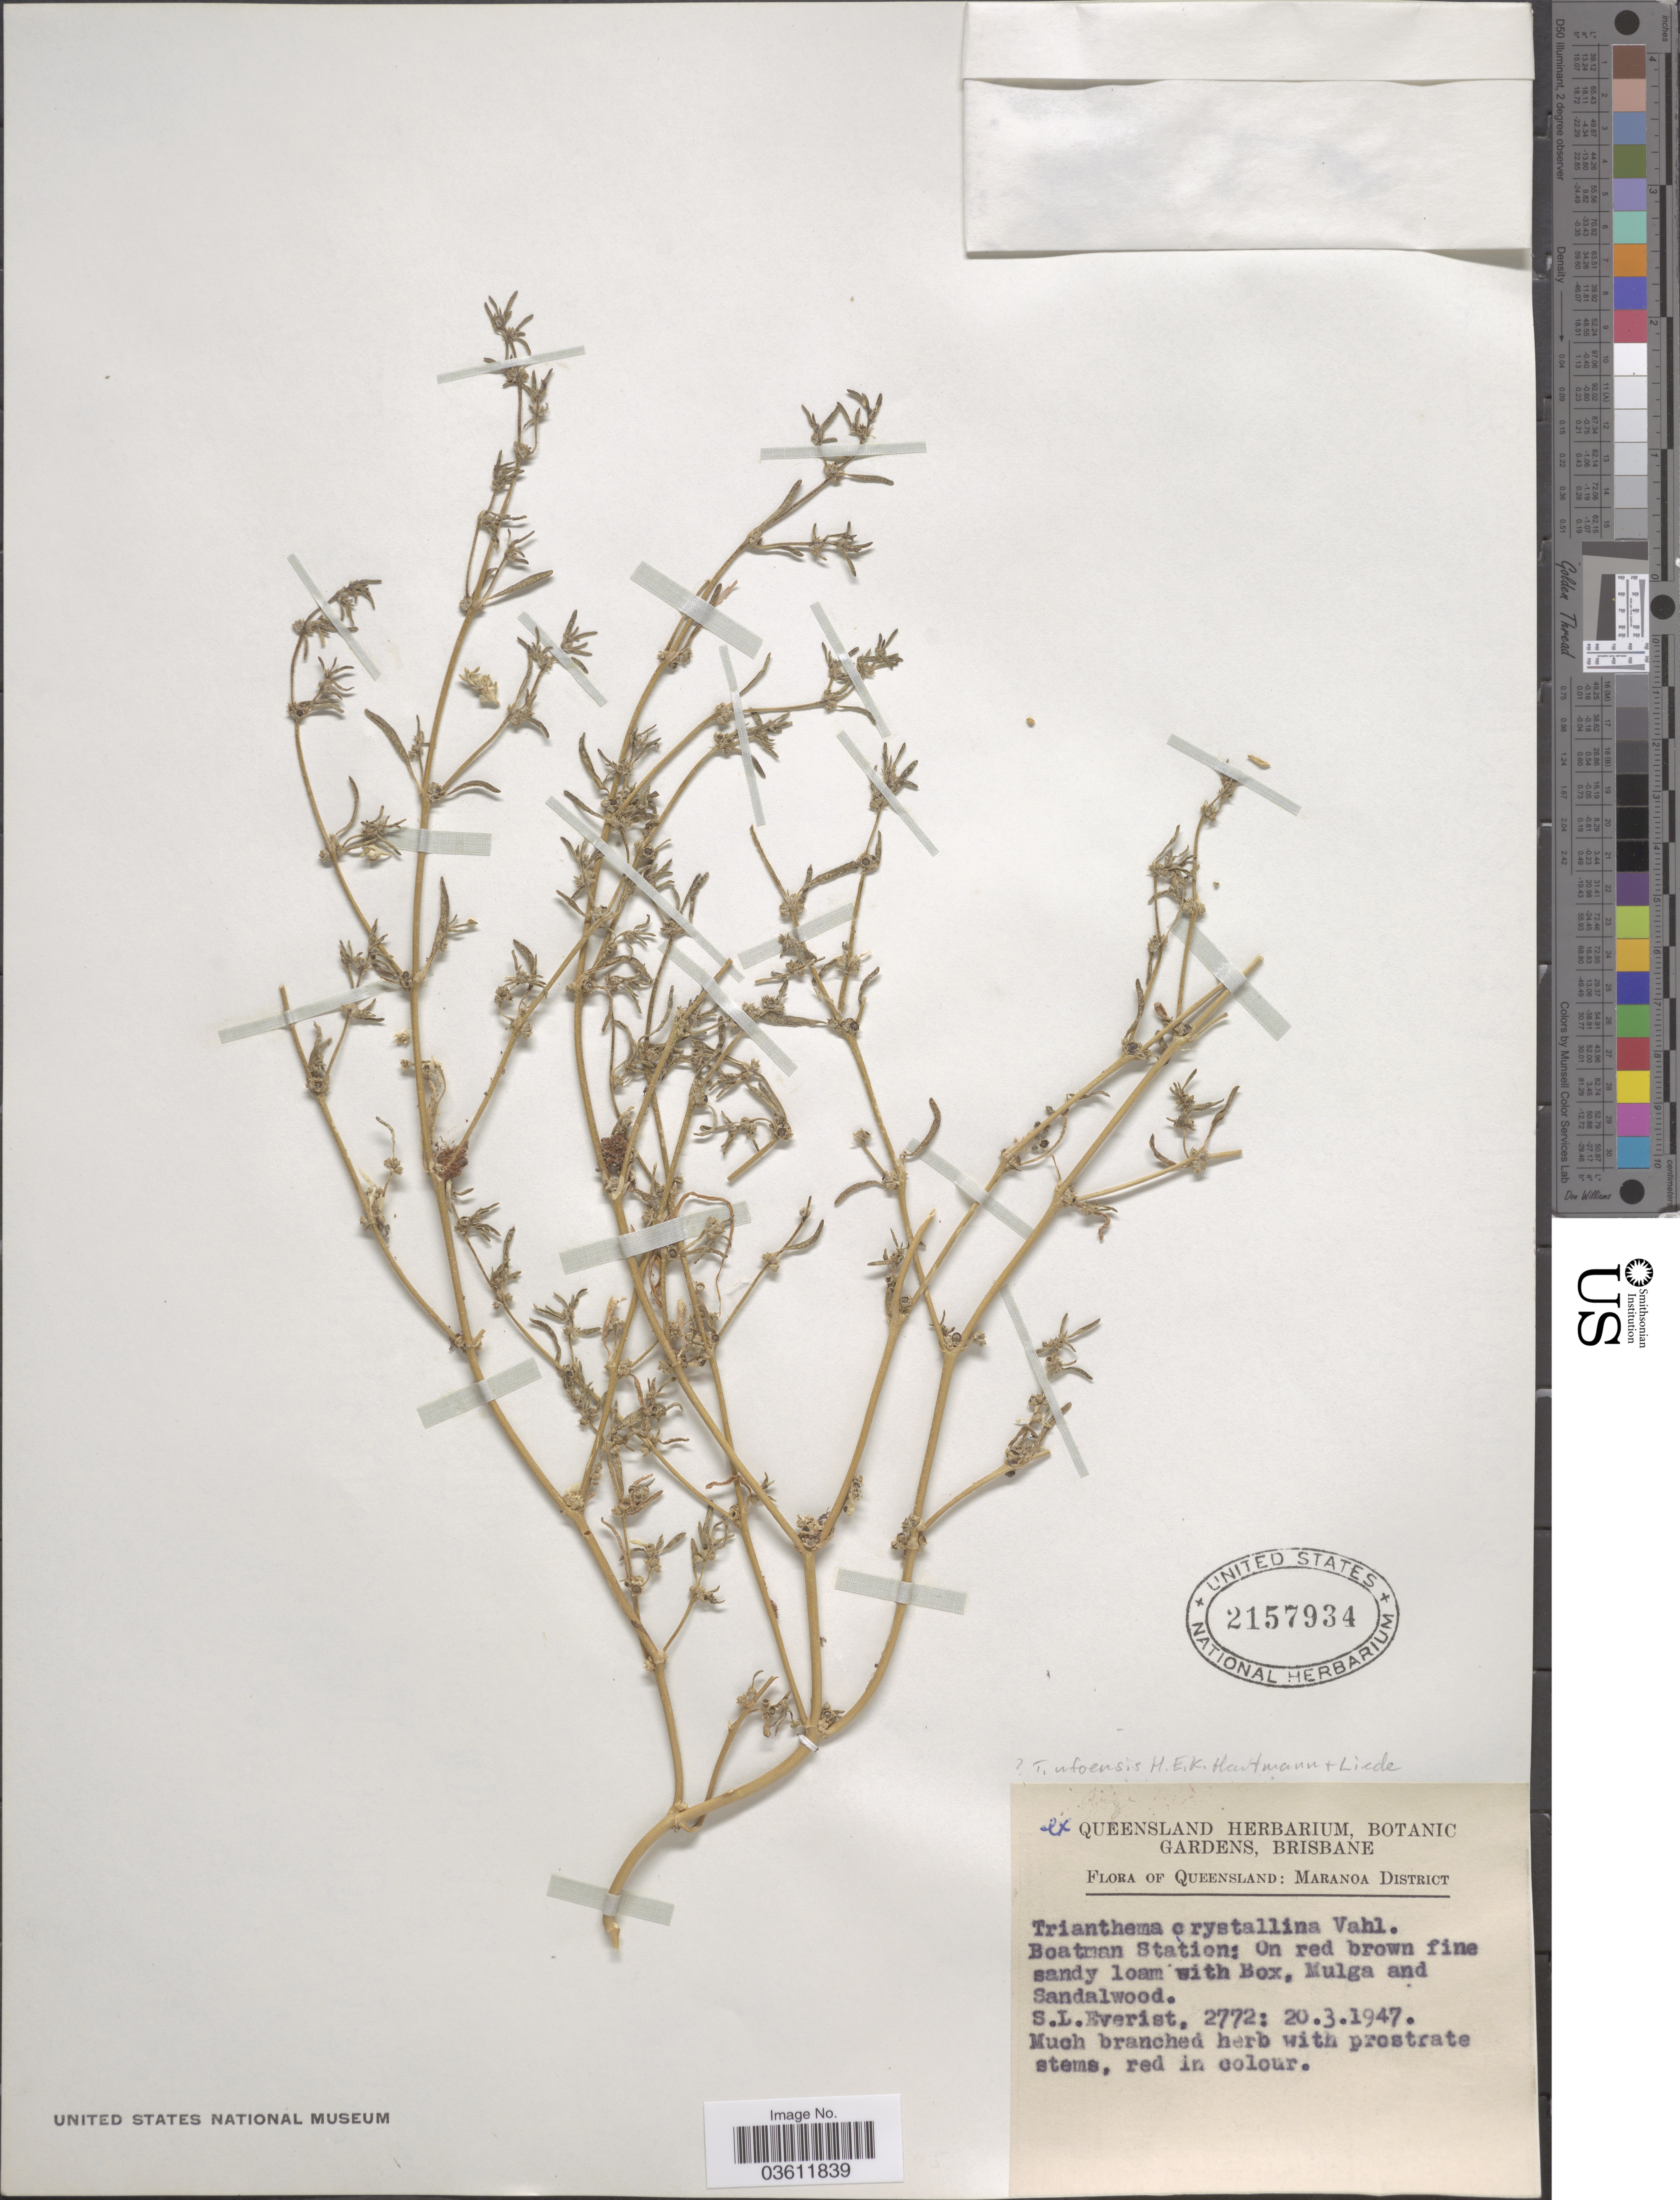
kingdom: Plantae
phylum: Tracheophyta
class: Magnoliopsida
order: Caryophyllales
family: Aizoaceae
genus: Trianthema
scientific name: Trianthema ufoensis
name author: H.E.K. Hartmann & Liede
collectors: S. Everist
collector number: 2772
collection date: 1947-03-20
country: Australia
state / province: Queensland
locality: Maranoa District. Boatman Station.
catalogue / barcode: US 2157934